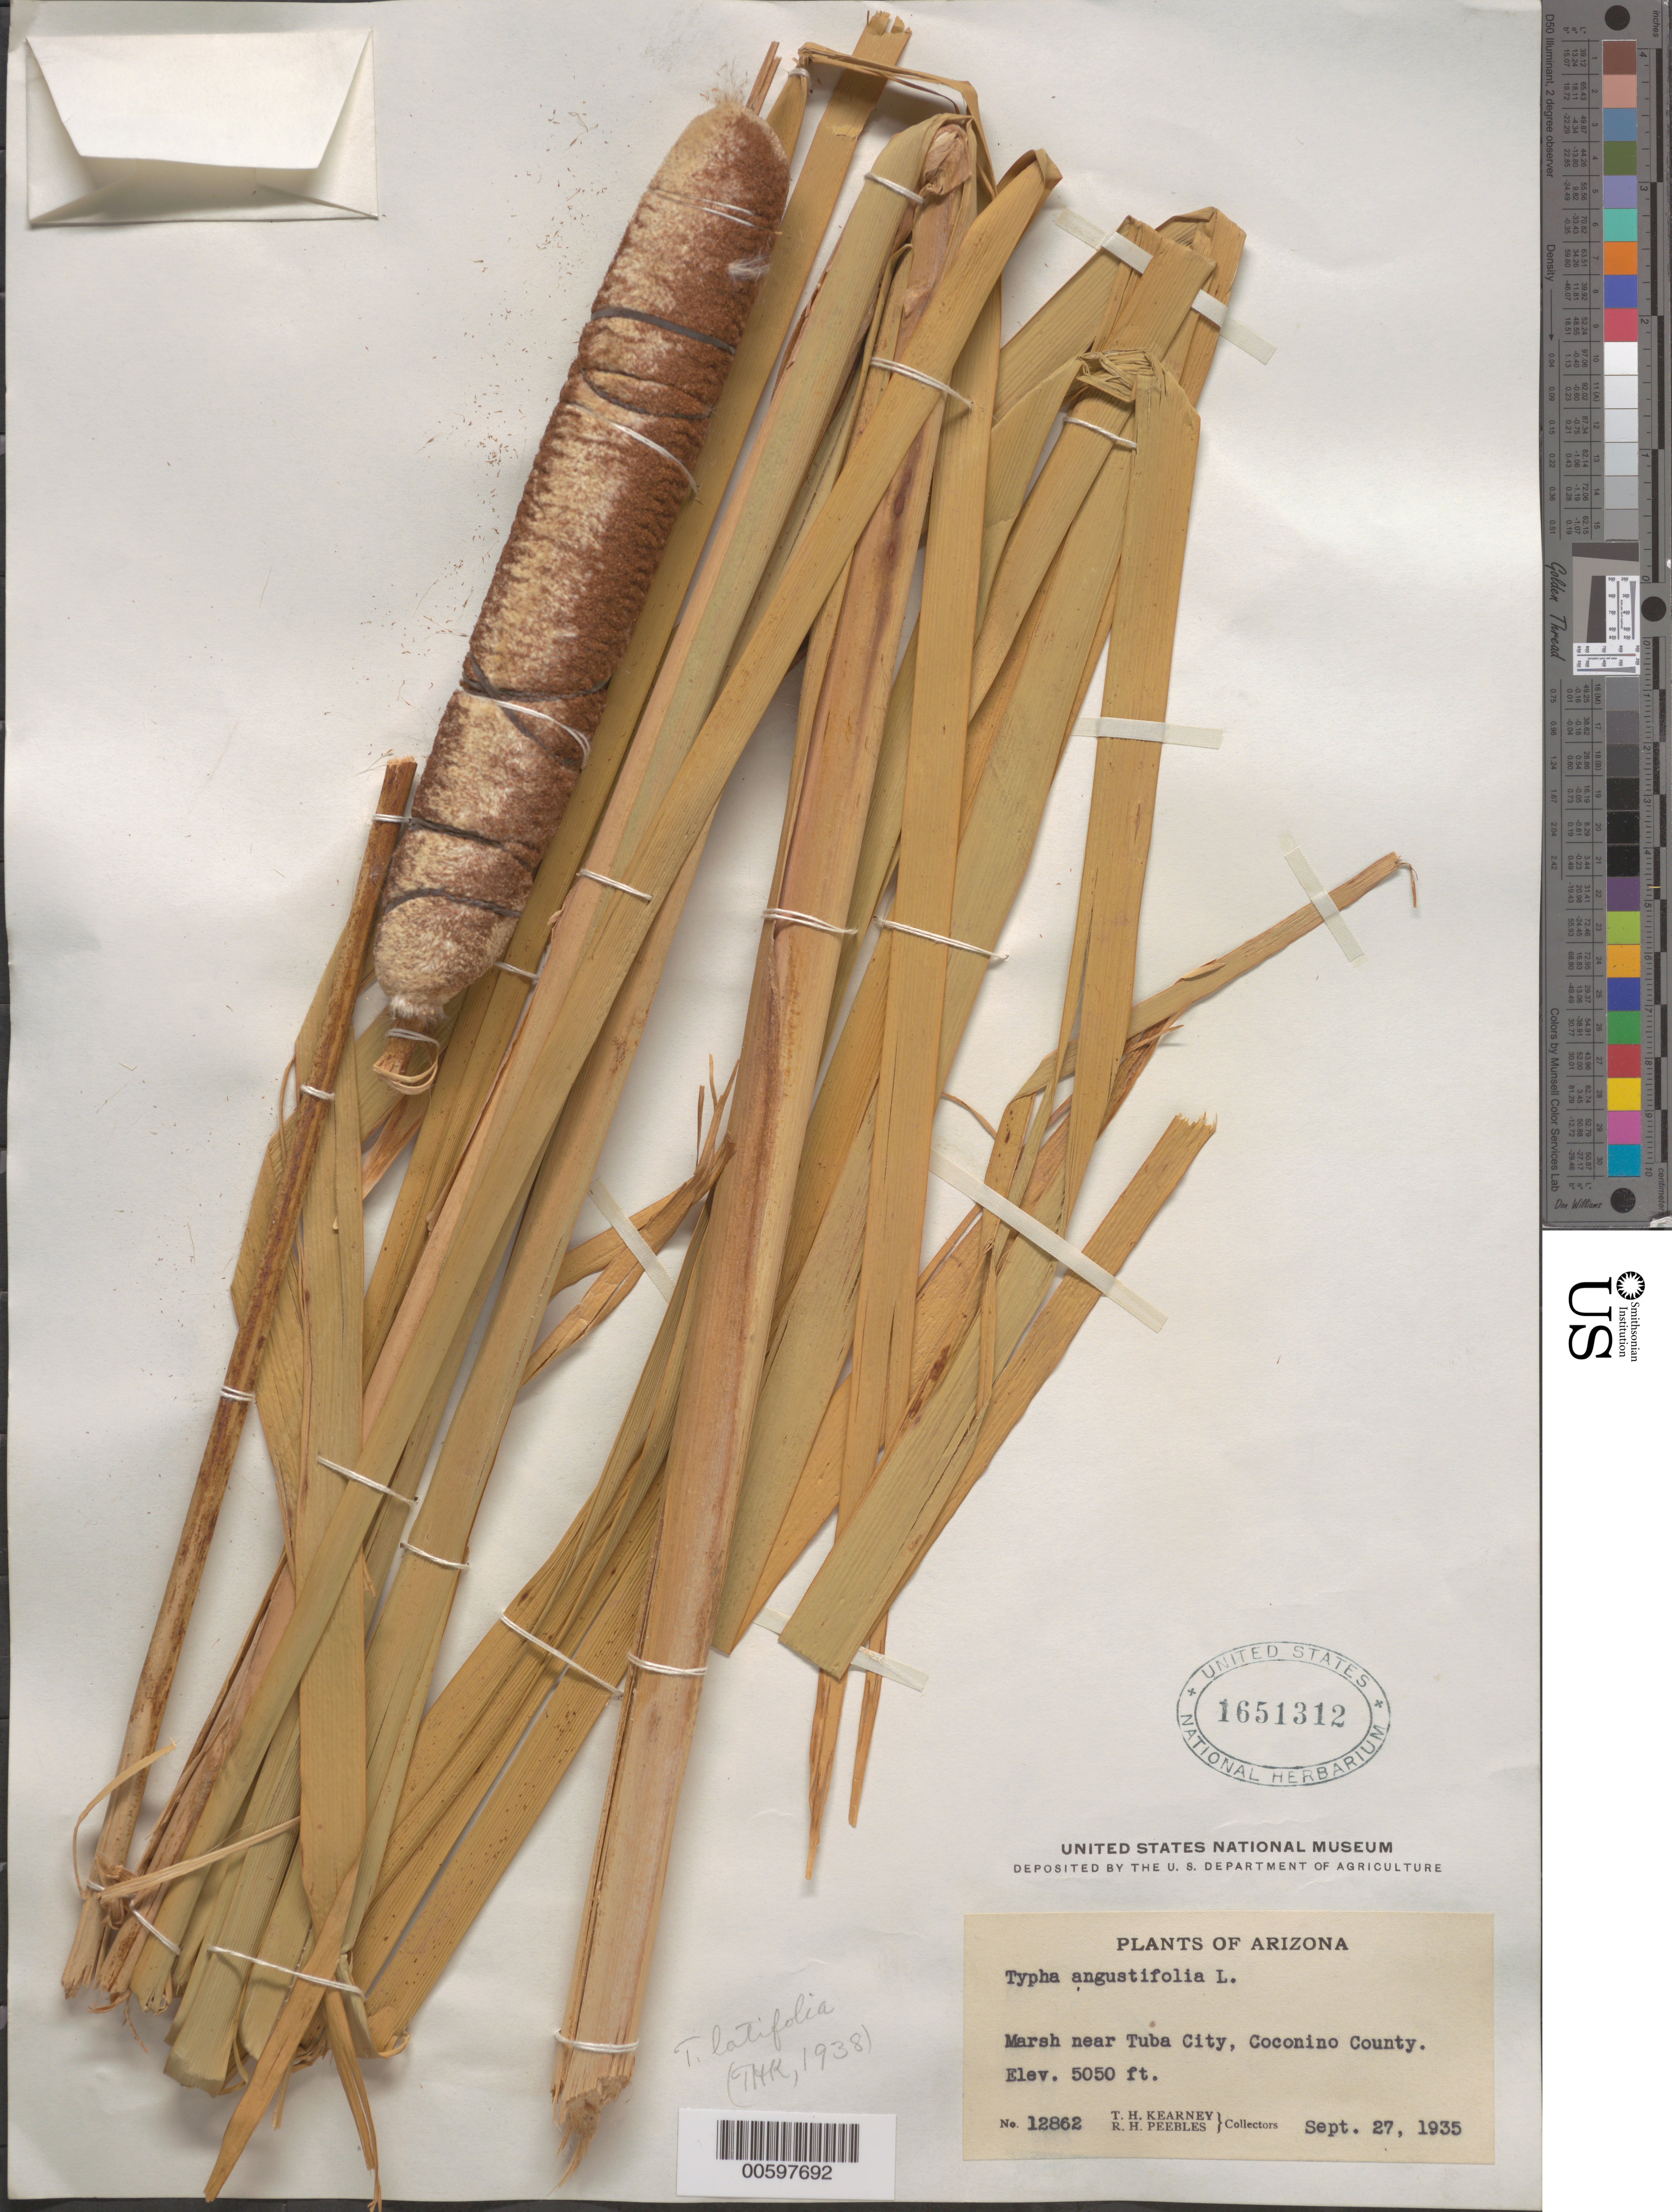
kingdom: Plantae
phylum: Tracheophyta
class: Liliopsida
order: Poales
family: Typhaceae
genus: Typha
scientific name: Typha latifolia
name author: L.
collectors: T. H. Kearney & R. H. Peebles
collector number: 12862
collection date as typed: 27 Sep 1935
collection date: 1935-09-27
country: United States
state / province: Arizona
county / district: Coconino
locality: Near Tuba City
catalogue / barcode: US 1651312